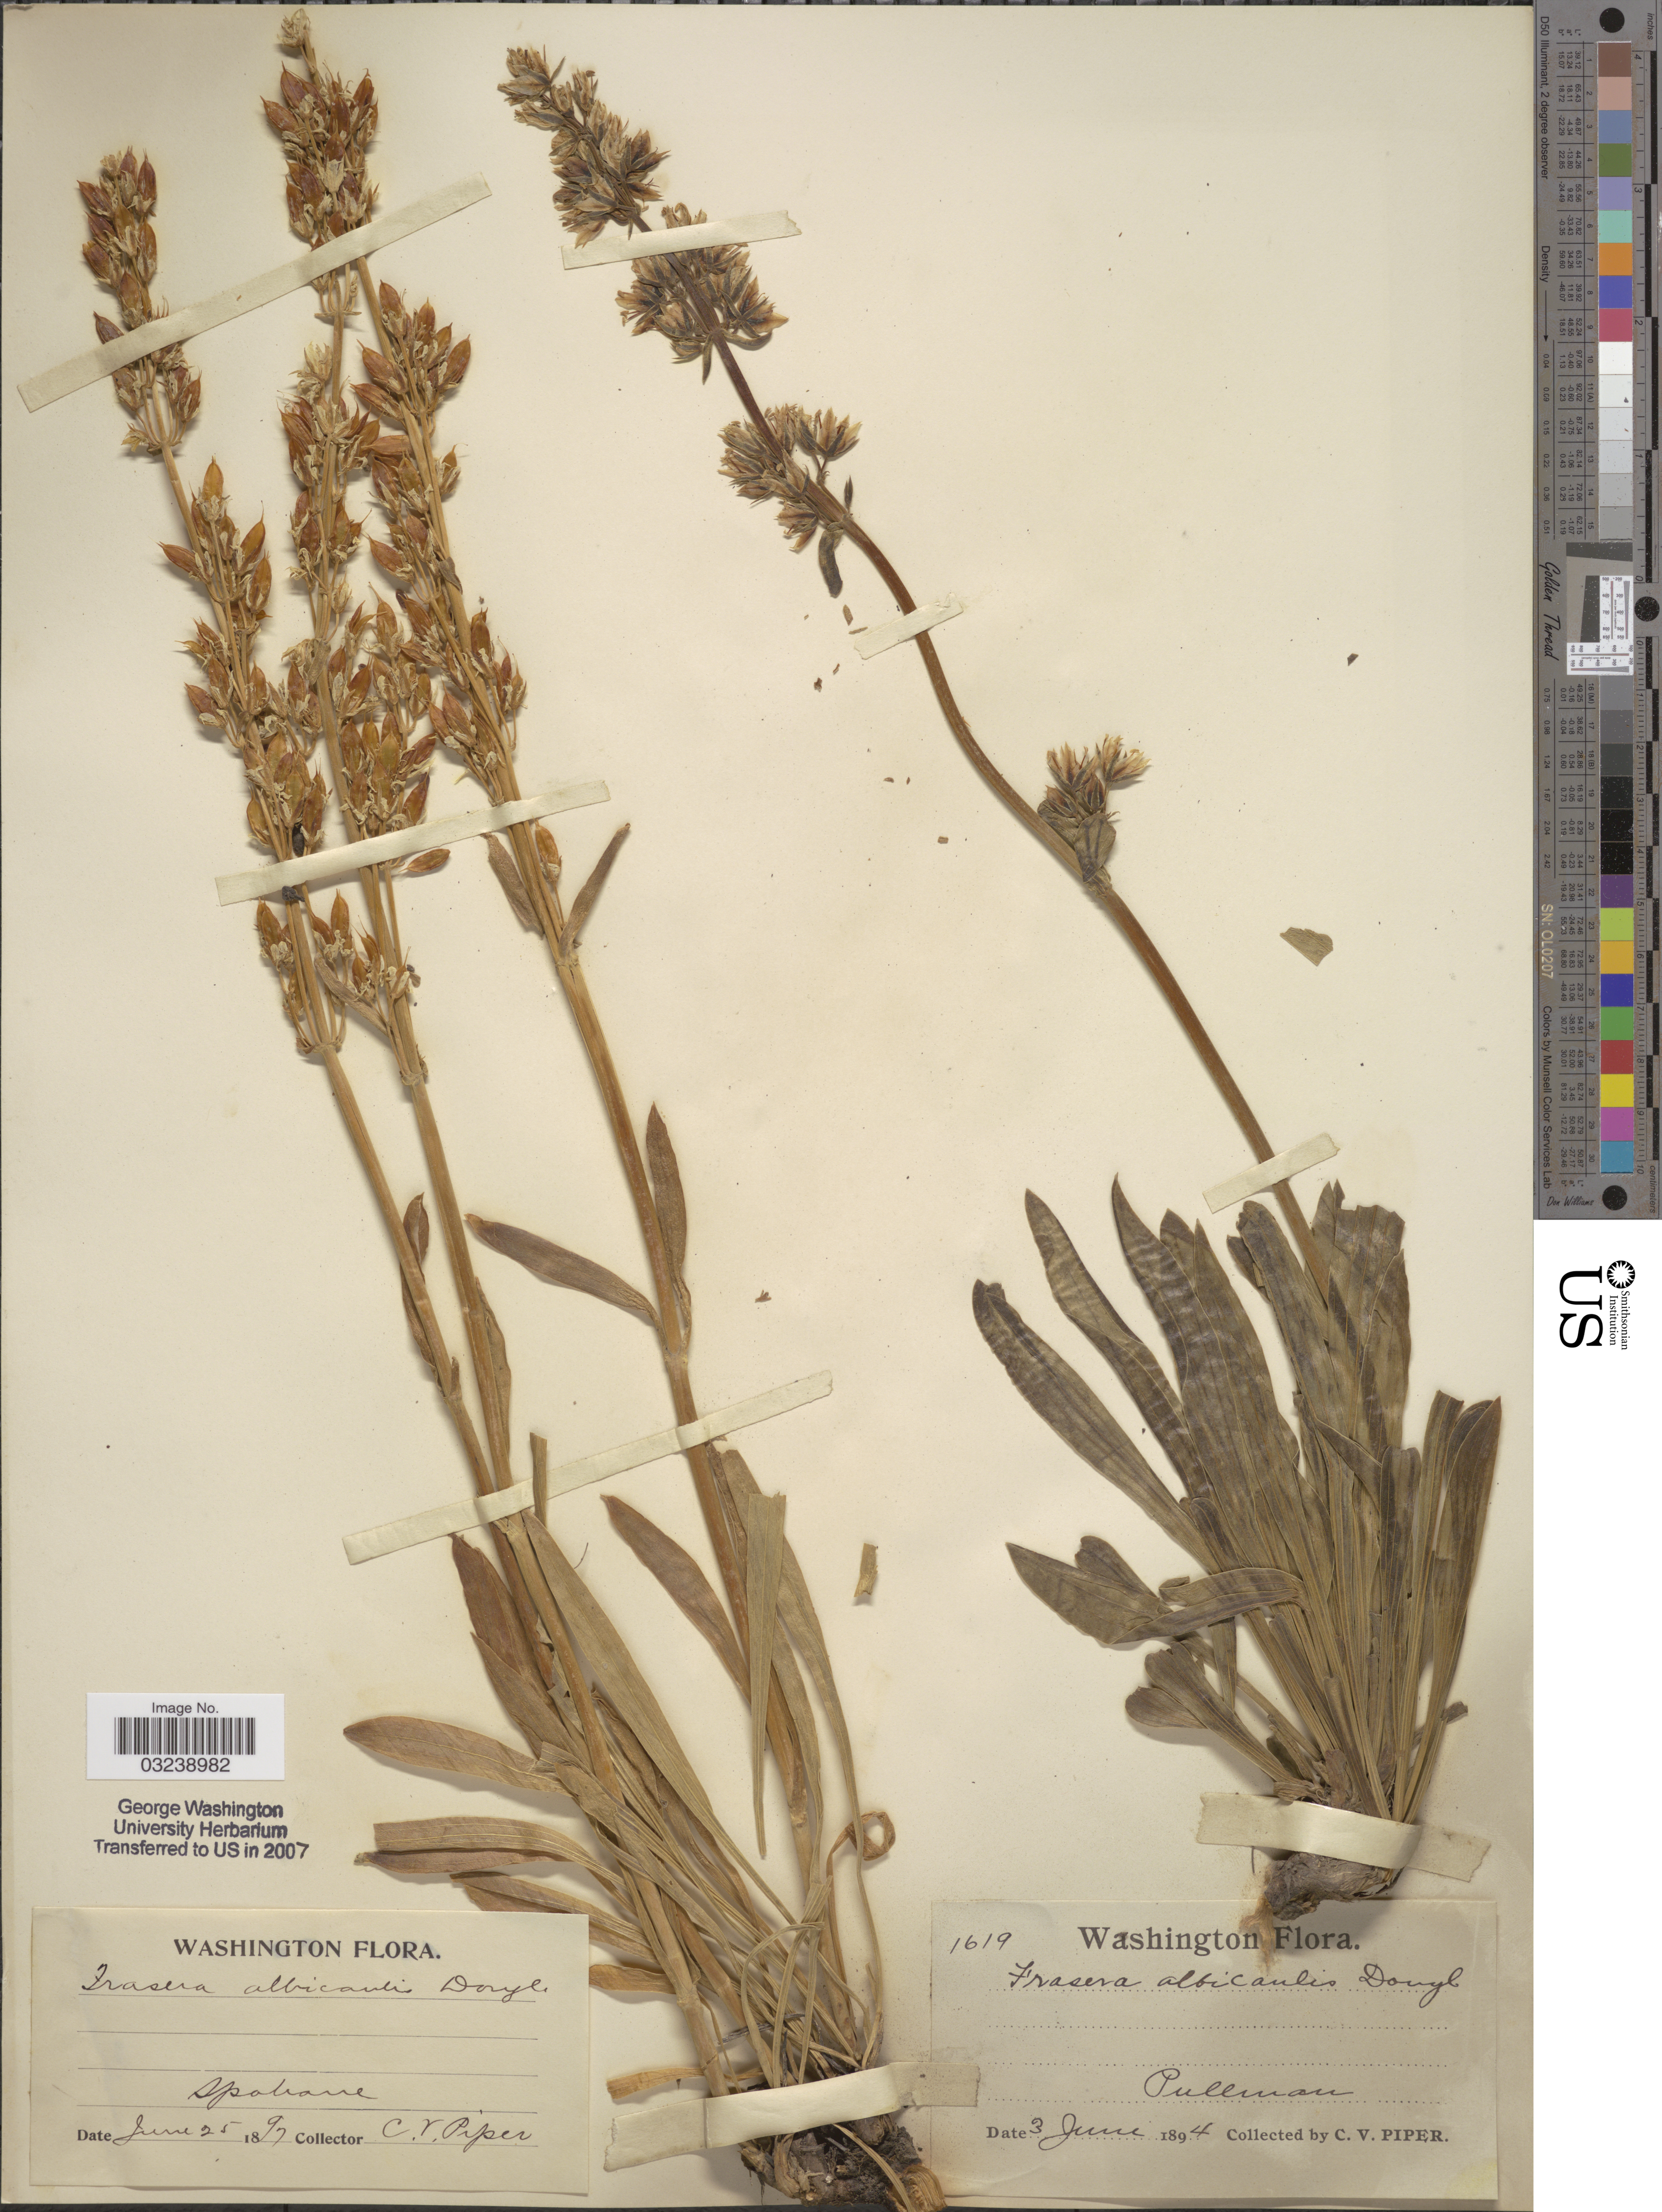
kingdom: Plantae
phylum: Tracheophyta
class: Magnoliopsida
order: Gentianales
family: Gentianaceae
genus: Frasera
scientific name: Frasera albicaulis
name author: Griseb.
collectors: C. V. Piper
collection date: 1894-06-03/1897-06-25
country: United States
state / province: Washington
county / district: Whitman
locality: Spokane. Pullman.